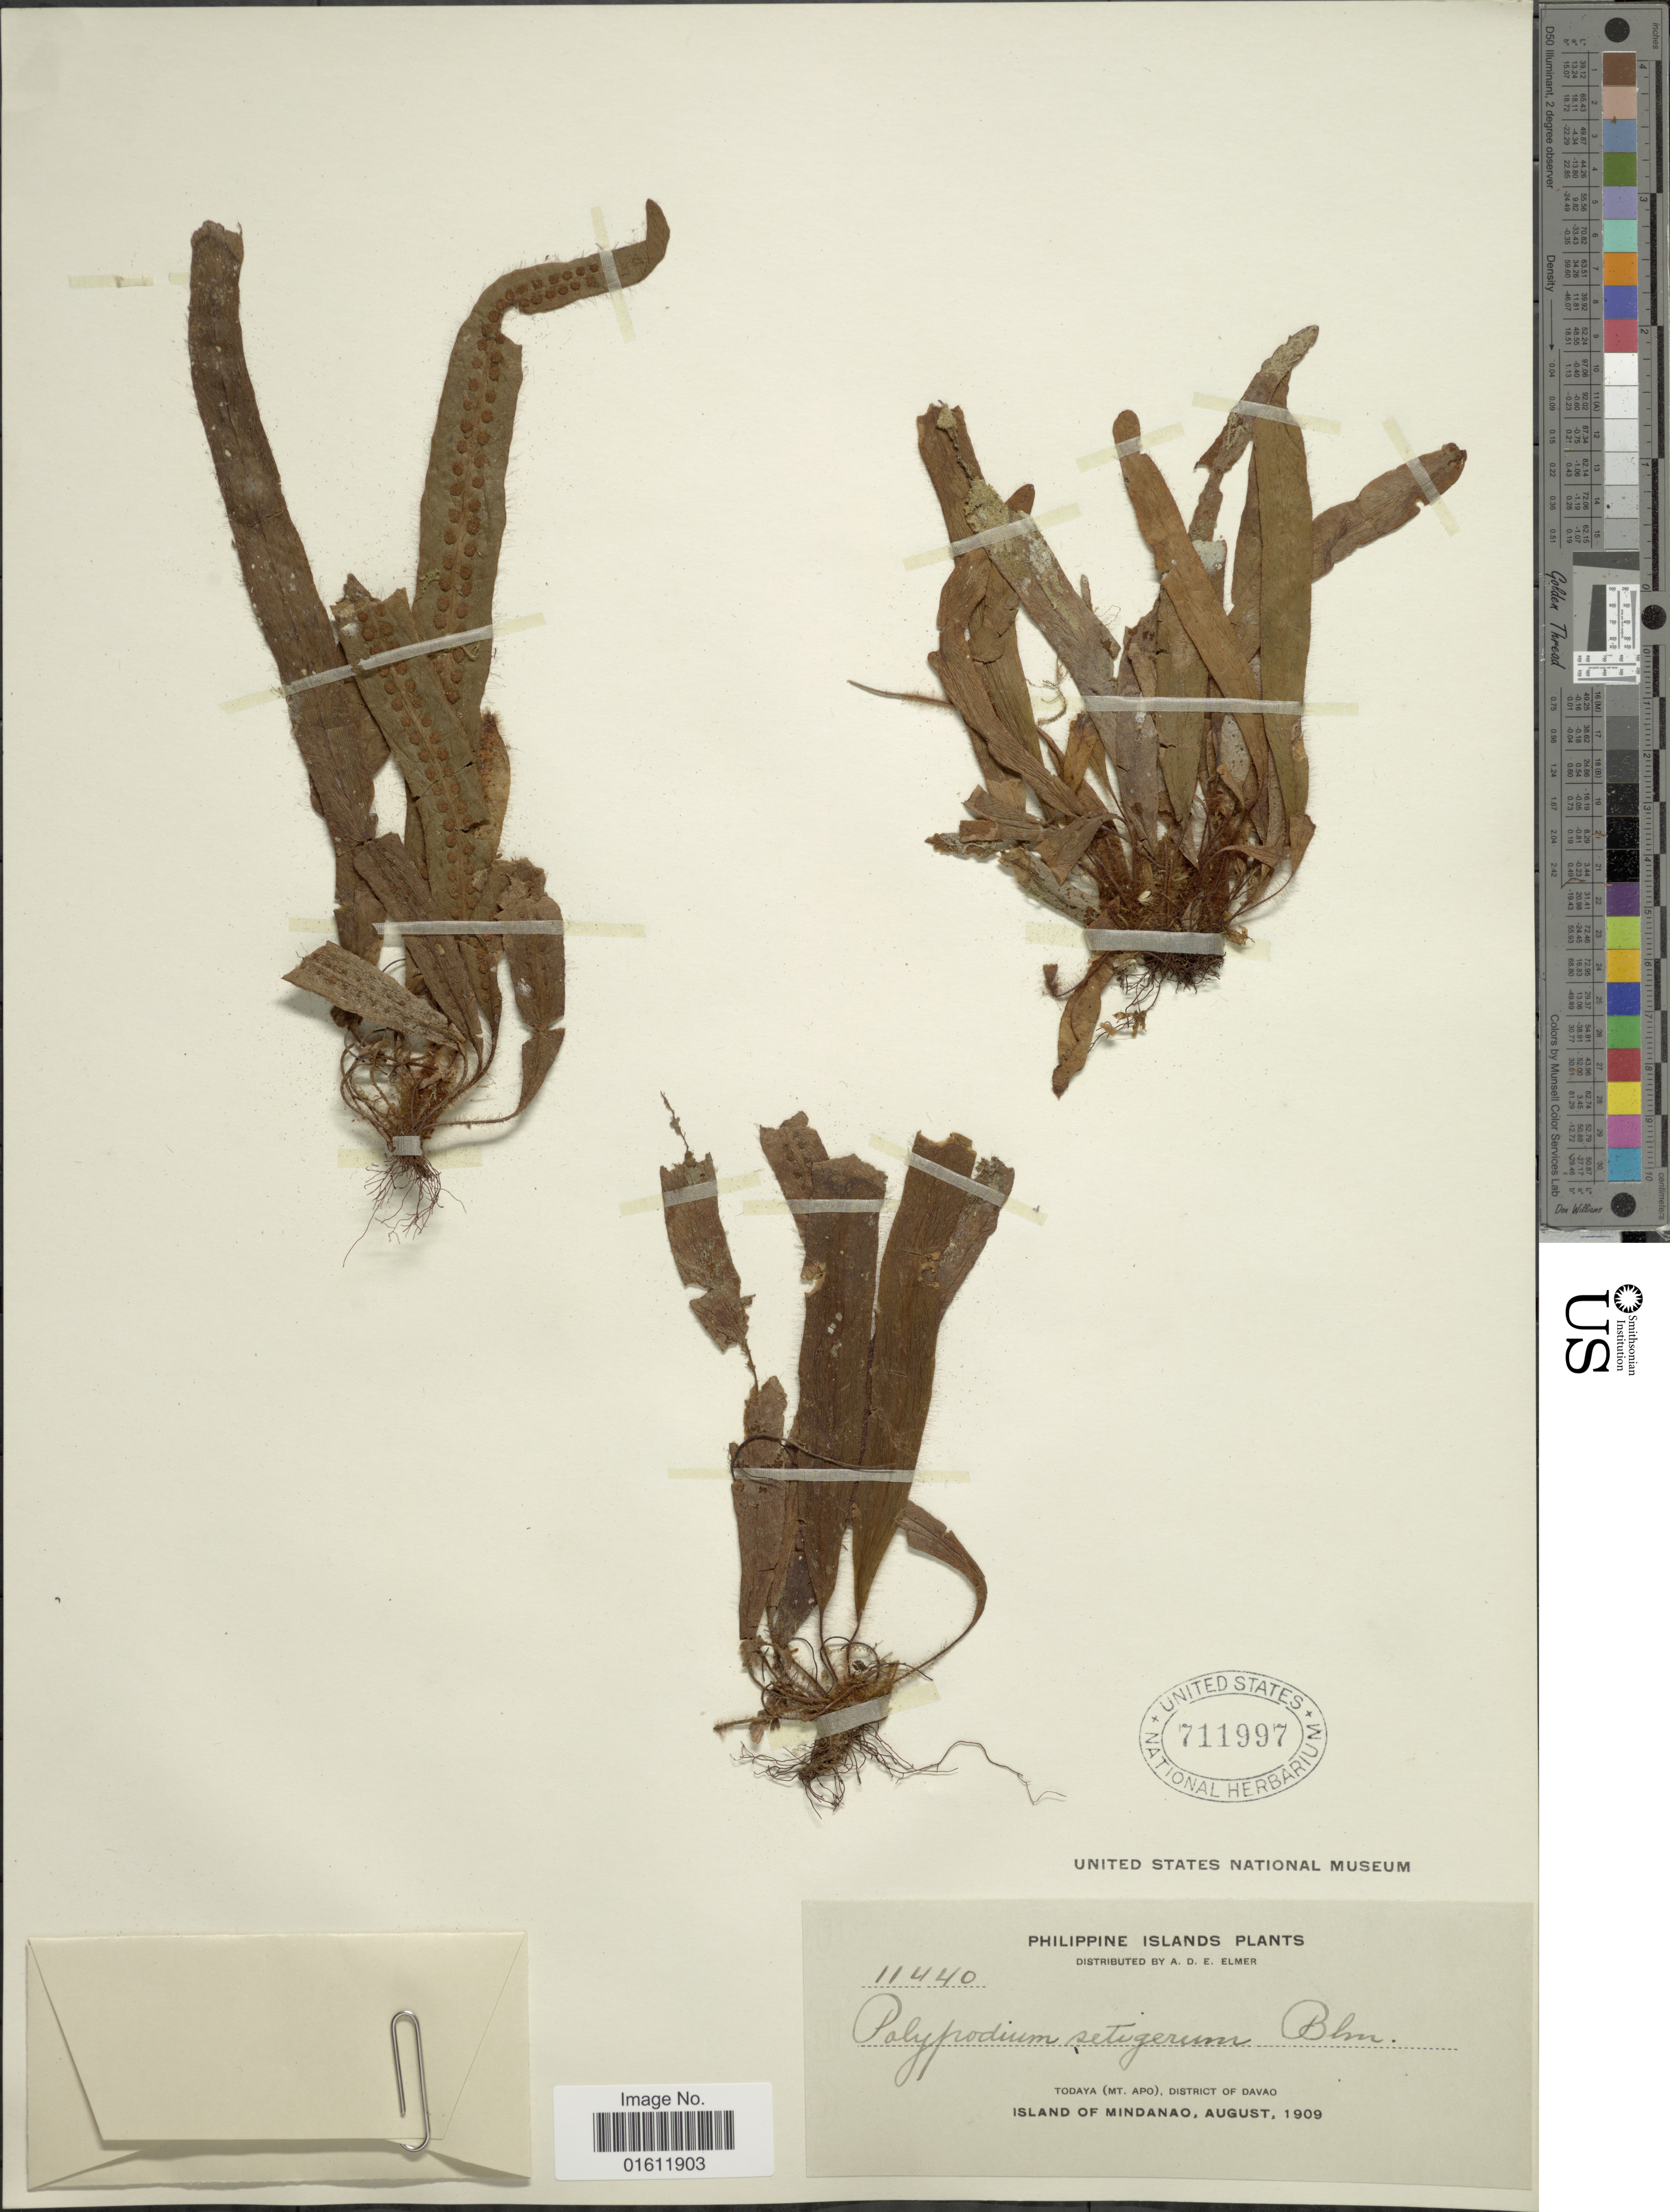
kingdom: Plantae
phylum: Tracheophyta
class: Polypodiopsida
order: Polypodiales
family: Polypodiaceae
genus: Radiogrammitis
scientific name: Radiogrammitis setigera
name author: (Blume) Parris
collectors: A. D. E. Elmer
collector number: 11440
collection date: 1909-08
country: Philippines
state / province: Davao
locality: Philippine Islands, Todaya (Mt Apo), District of Davao, Island of Mindanao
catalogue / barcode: US 711997